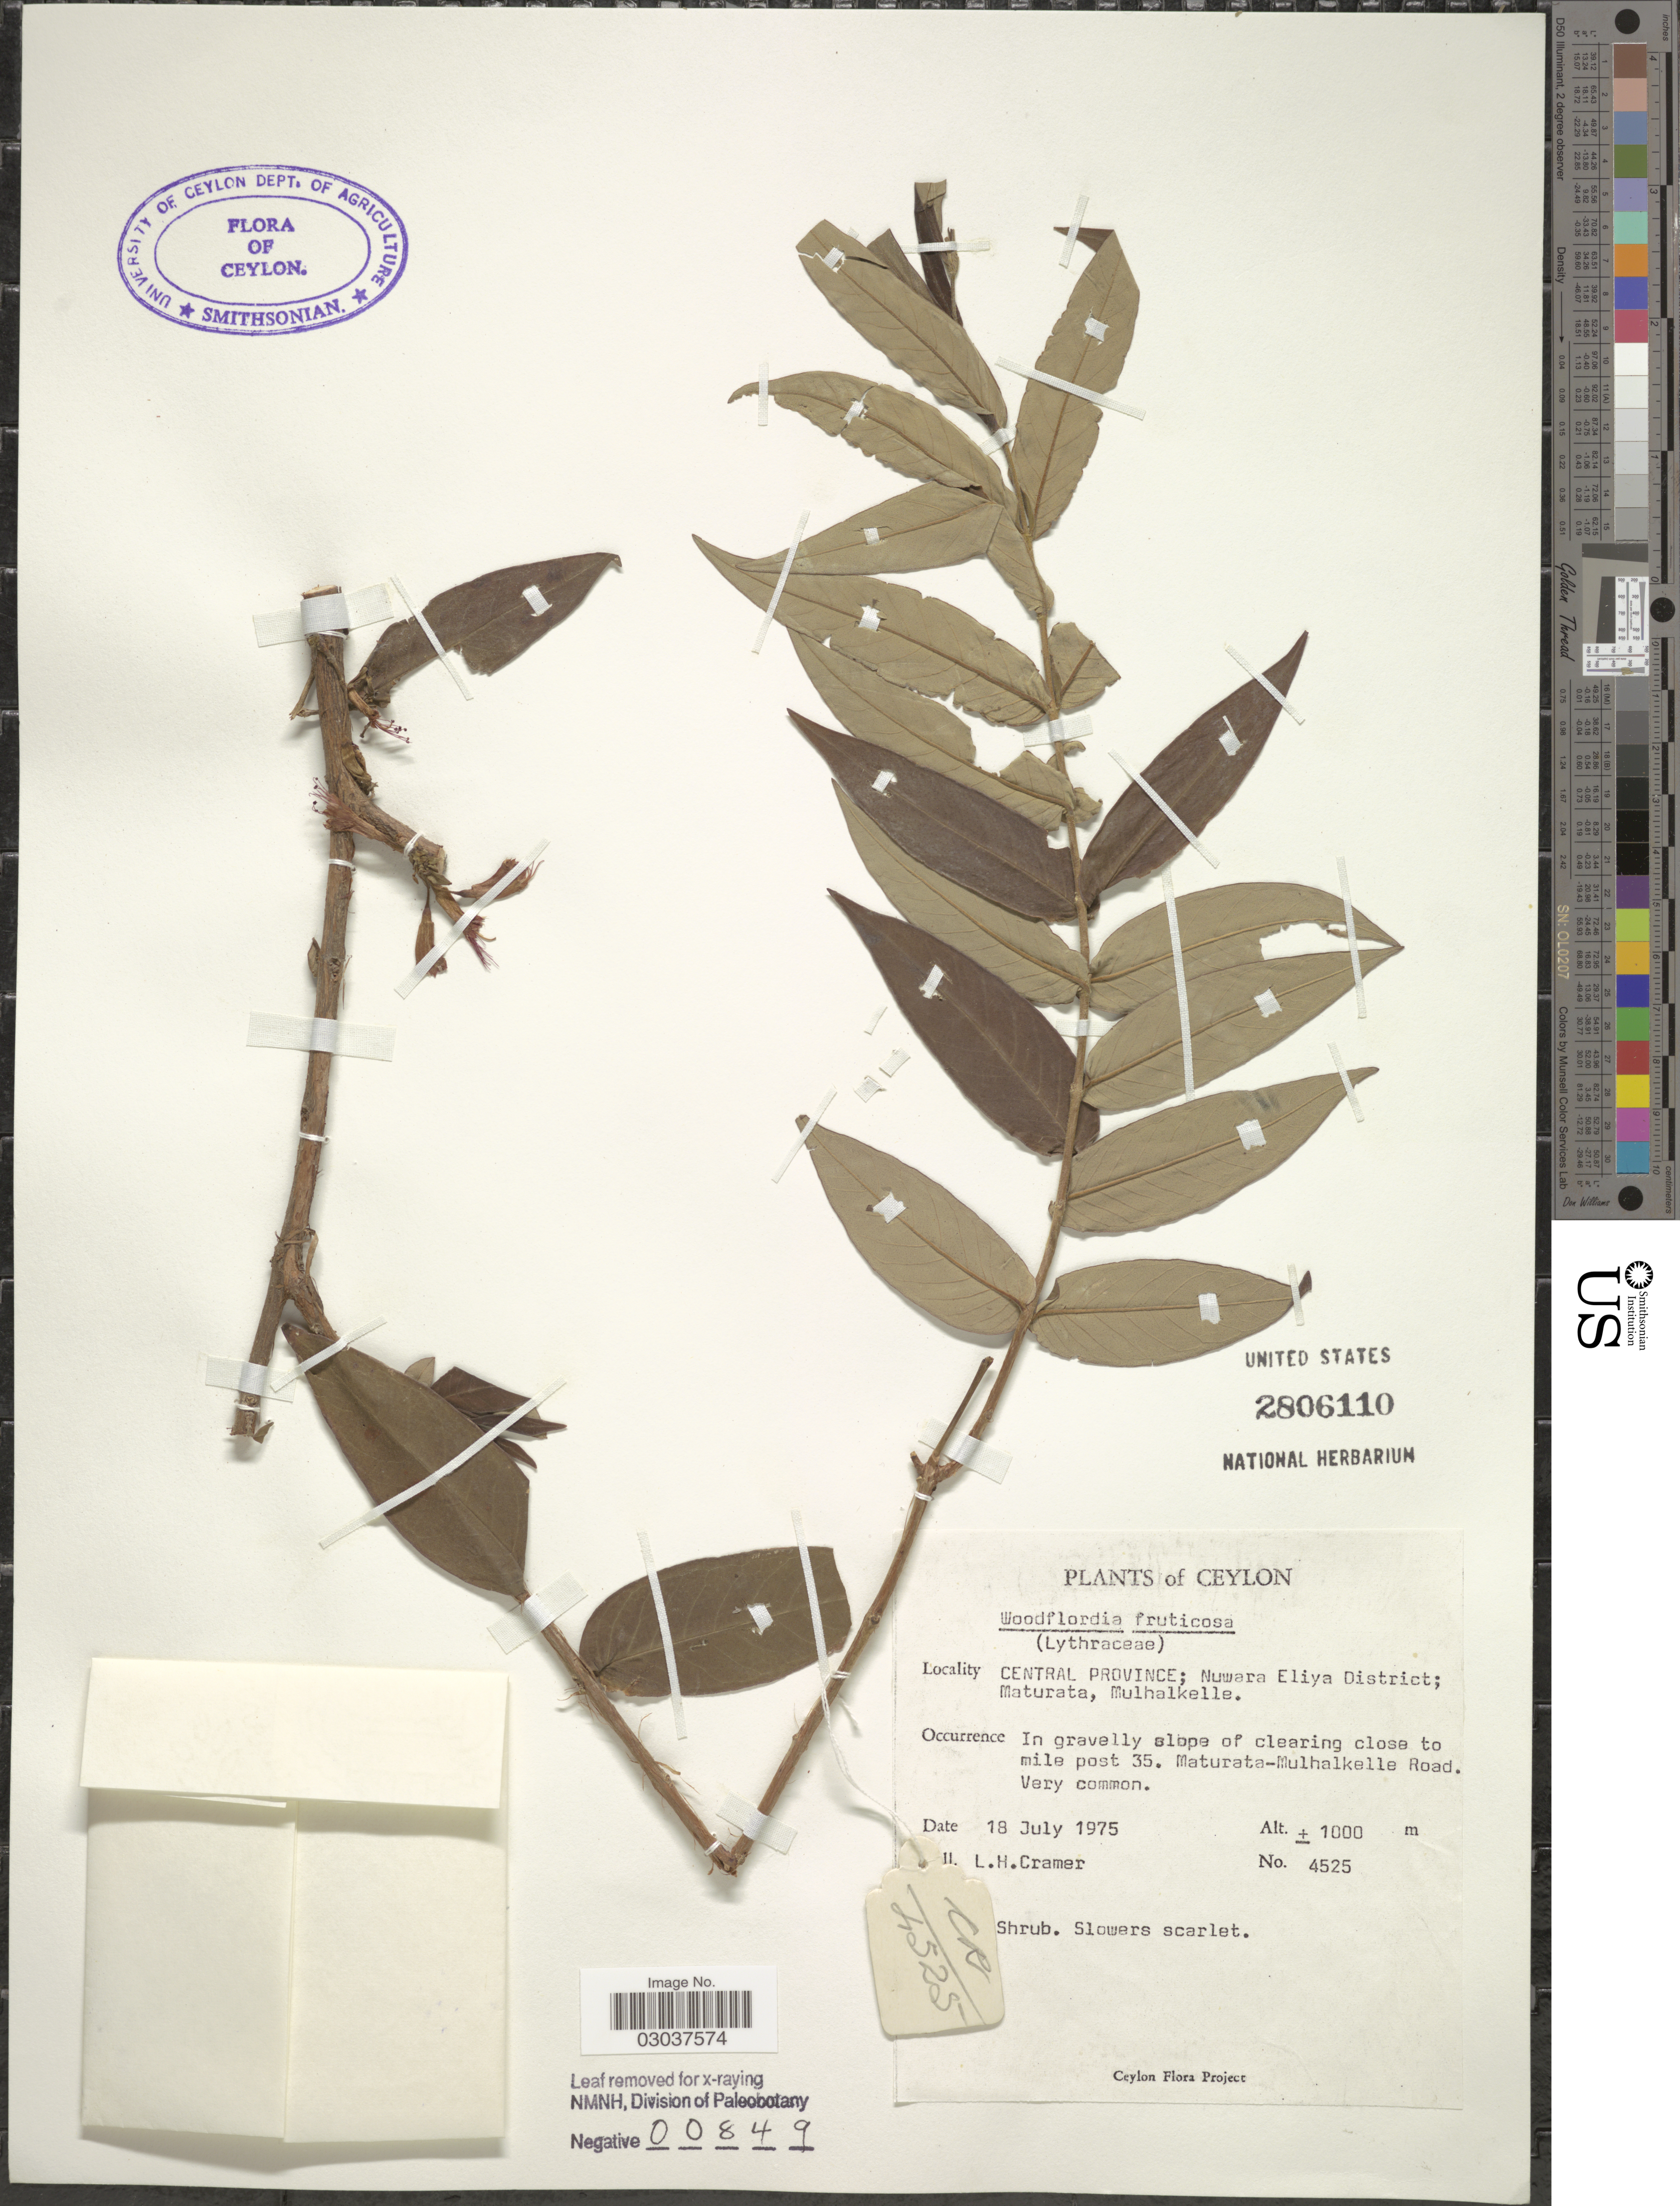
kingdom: Plantae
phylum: Tracheophyta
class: Magnoliopsida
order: Myrtales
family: Lythraceae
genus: Woodfordia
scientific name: Woodfordia fruticosa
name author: (L.) Kurz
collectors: L. H. Cramer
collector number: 4525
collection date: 1975-07-18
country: Sri Lanka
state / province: Central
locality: Ceylon. Central Province; Nuwara Eliya District; Maturata, Mulhalkelle. Slope of clearing close to mile post 35. Maturata-Mulhalkelle Road.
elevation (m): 1000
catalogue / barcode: US 2806110